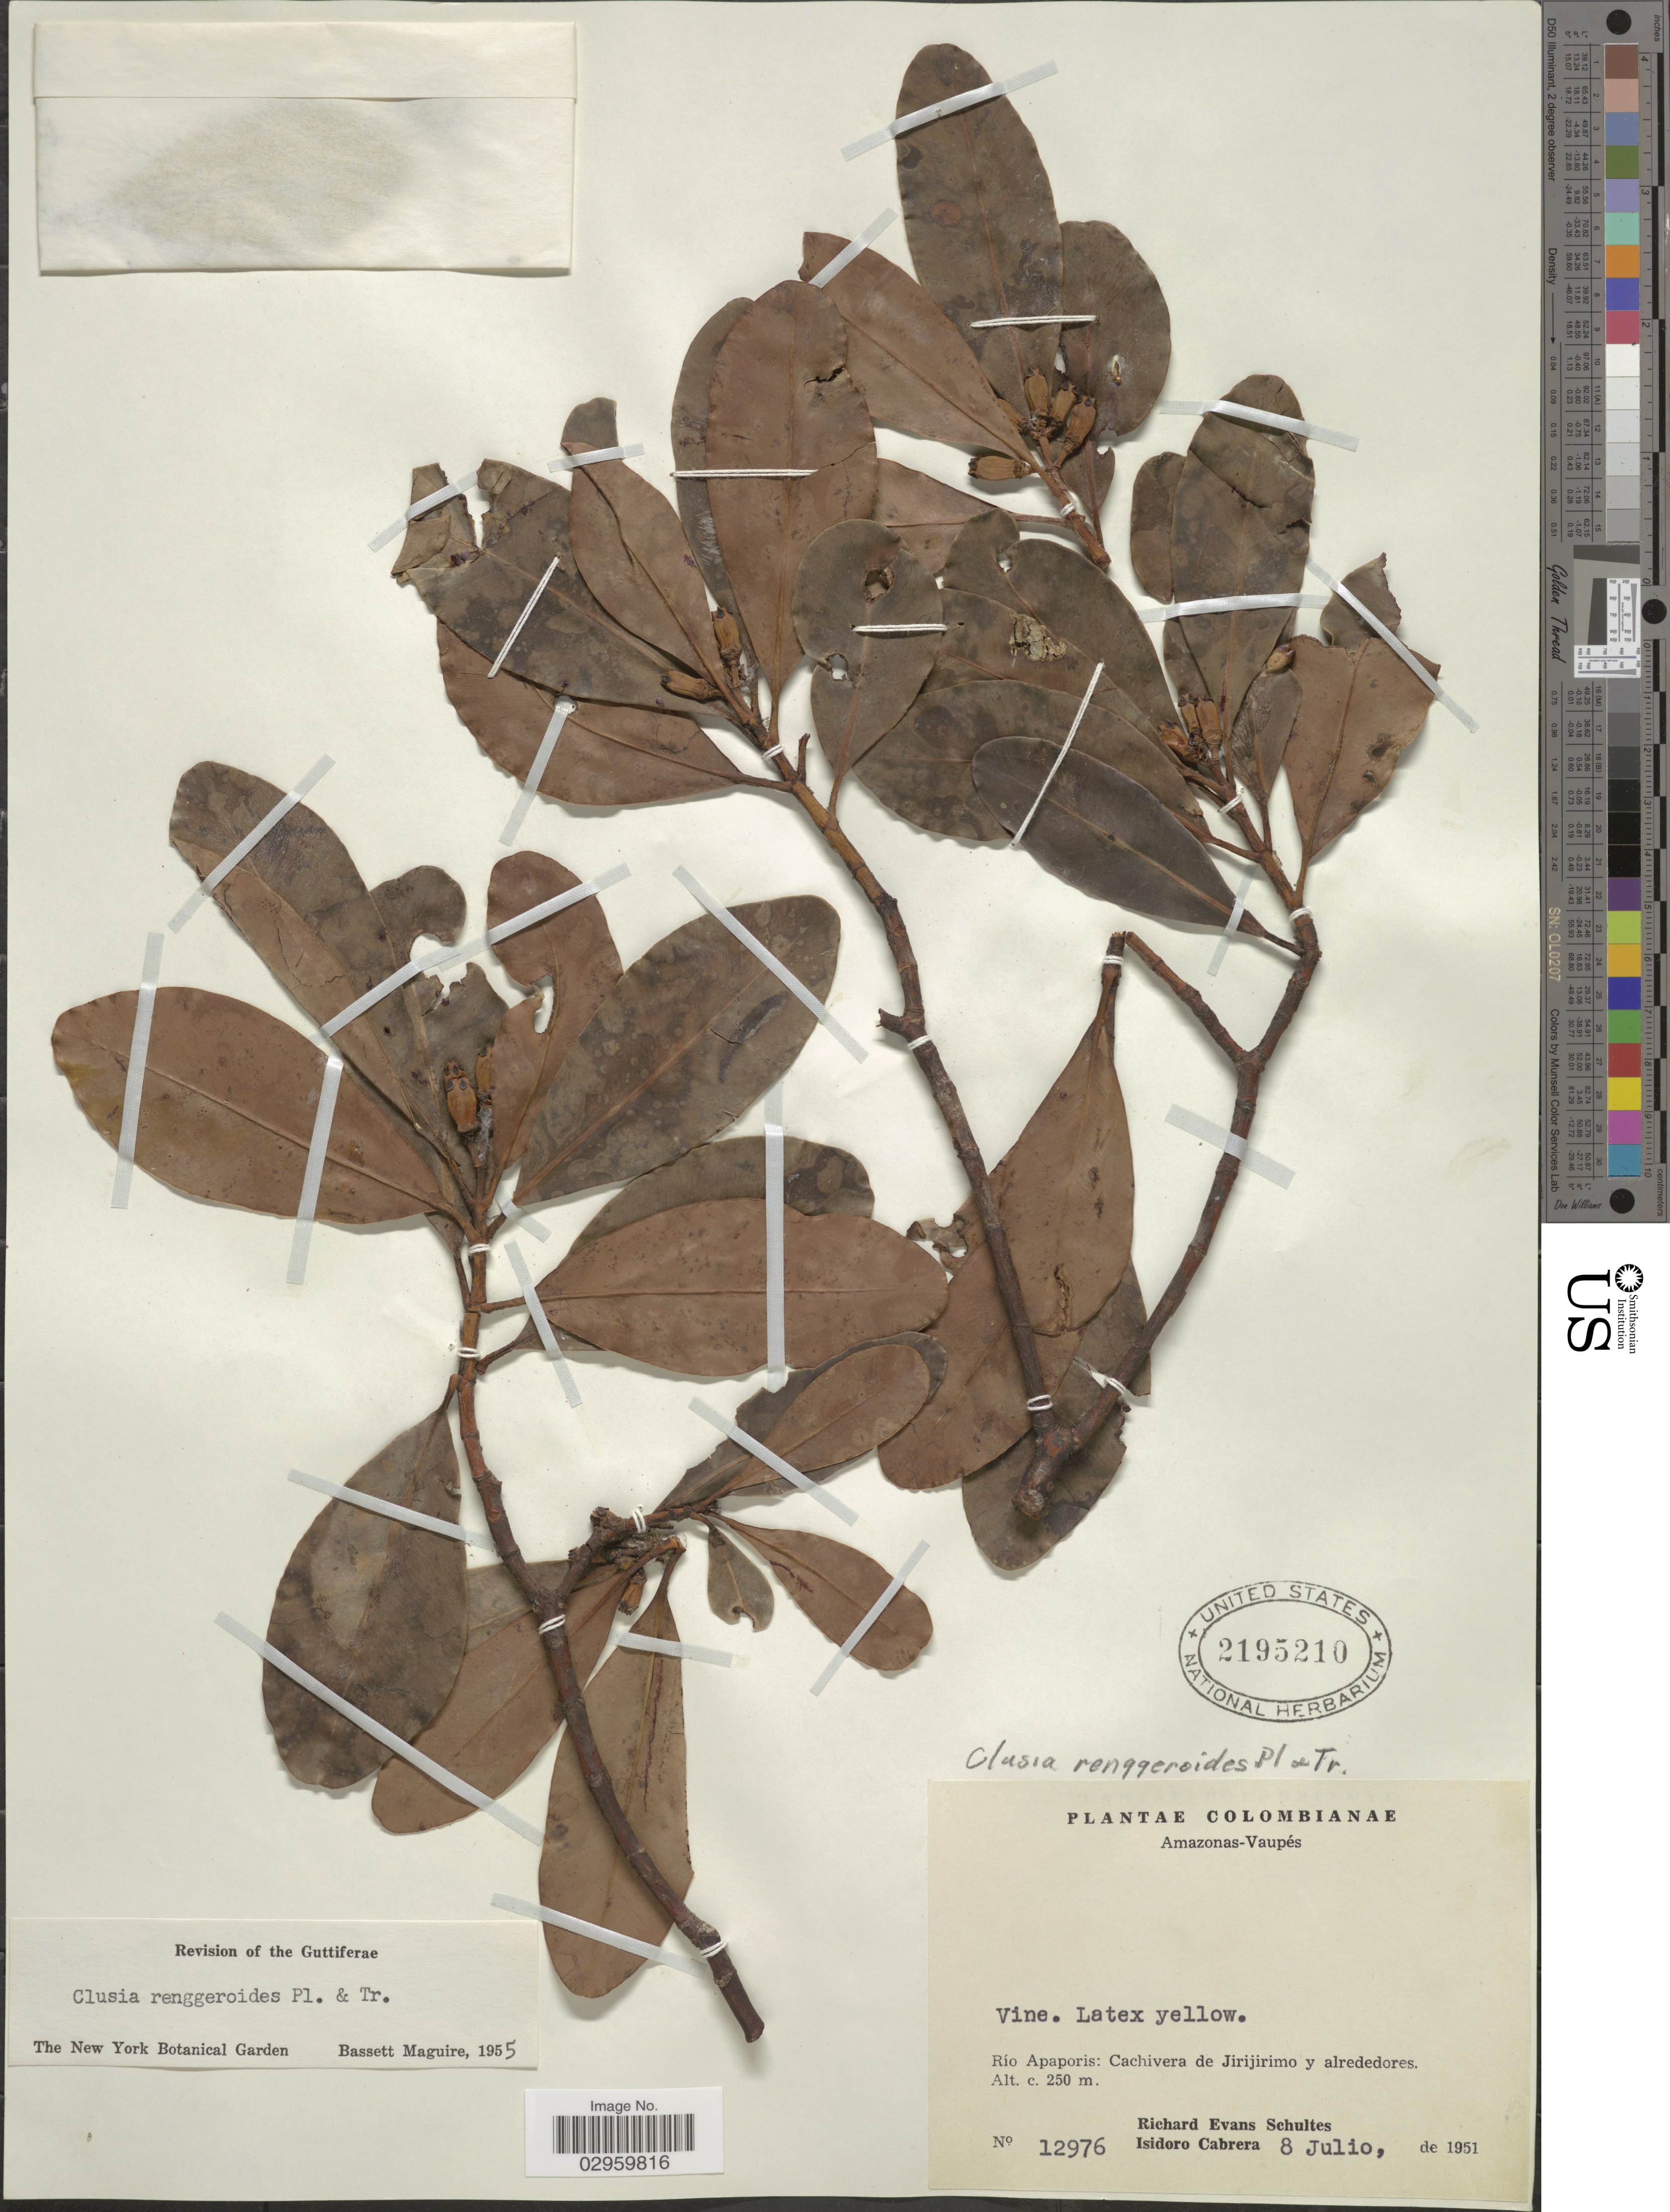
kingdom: Plantae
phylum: Tracheophyta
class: Magnoliopsida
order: Malpighiales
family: Clusiaceae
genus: Clusia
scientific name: Clusia renggerioides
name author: Planch. & Triana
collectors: R. E. Schultes & I. Cabrera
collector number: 12976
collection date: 1951-07-08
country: Colombia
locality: Amazonas-Vaupés, Río Apaporis: Cachivera de Jirijirimo y alrededores.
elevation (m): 250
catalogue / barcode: US 2195210